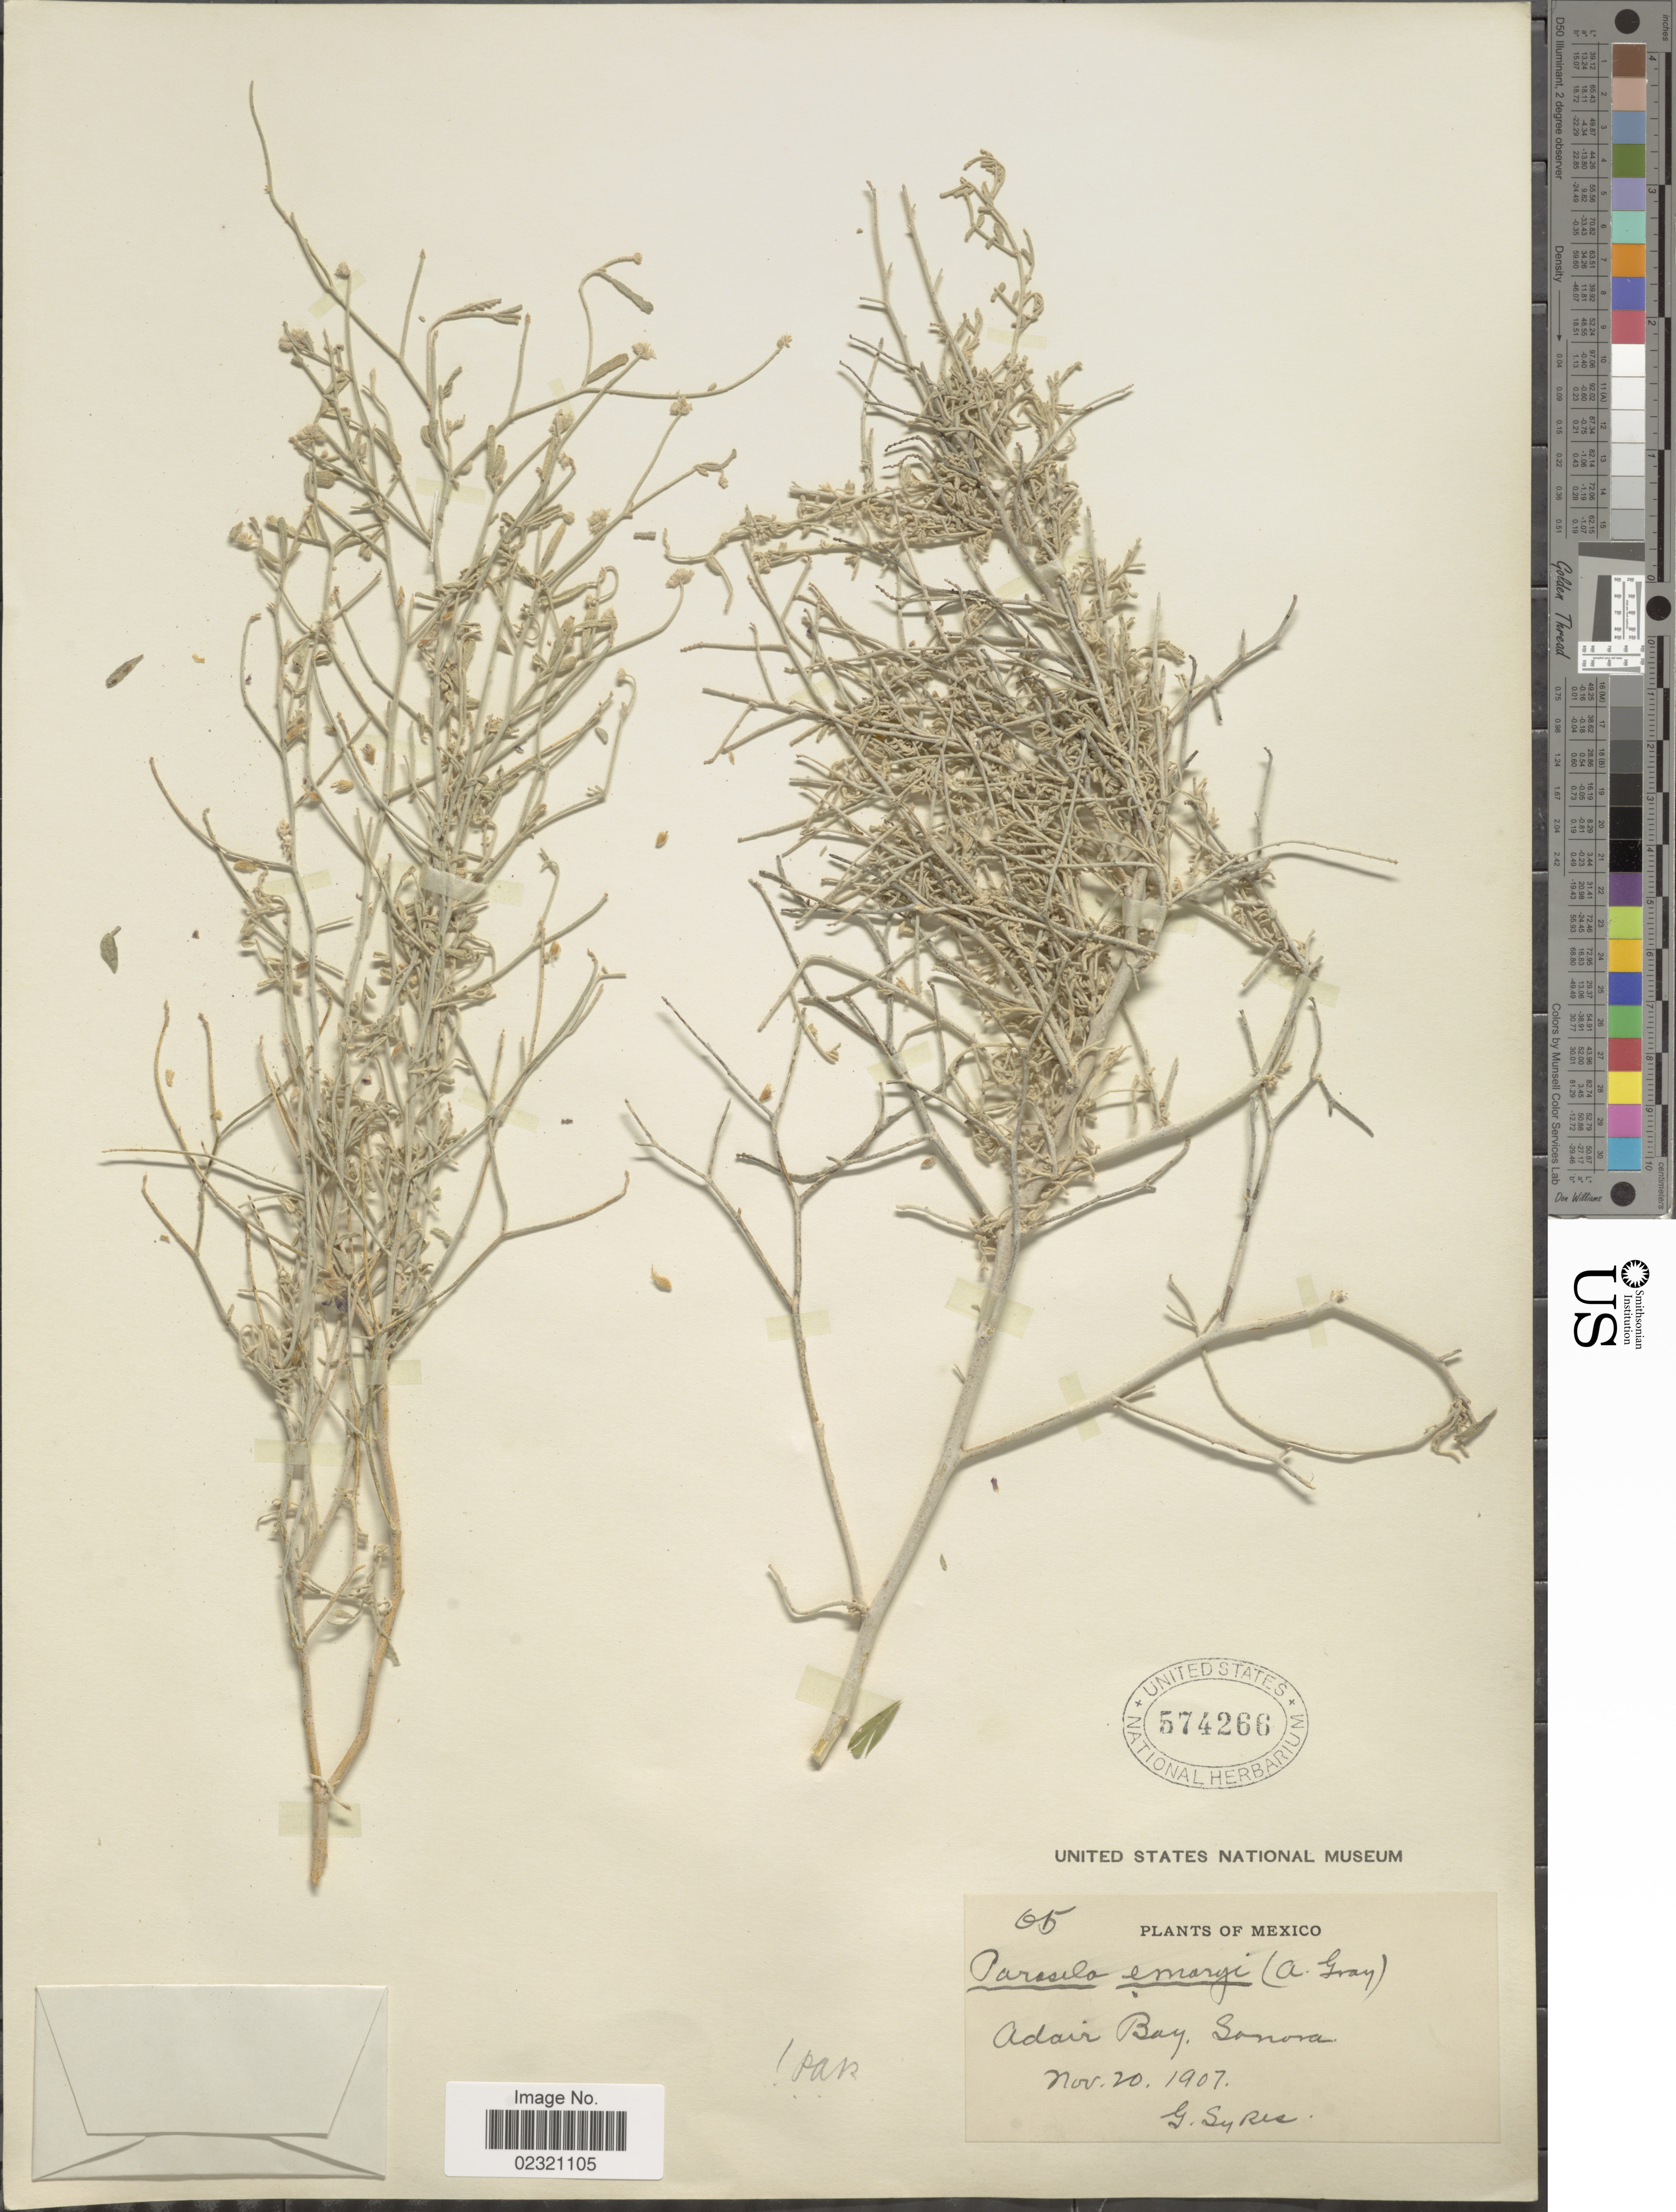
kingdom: Plantae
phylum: Tracheophyta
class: Magnoliopsida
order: Fabales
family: Fabaceae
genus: Psorothamnus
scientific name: Psorothamnus emoryi var. emoryi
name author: (A. Gray) Rydb.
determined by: Strong, M. T., (US), Smithsonian Institution - National Museum of Natural History (UNITED STATES)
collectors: G. Sykes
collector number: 65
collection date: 1907-11-20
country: Mexico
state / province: Sonora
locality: Adair Bay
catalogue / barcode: US 544266